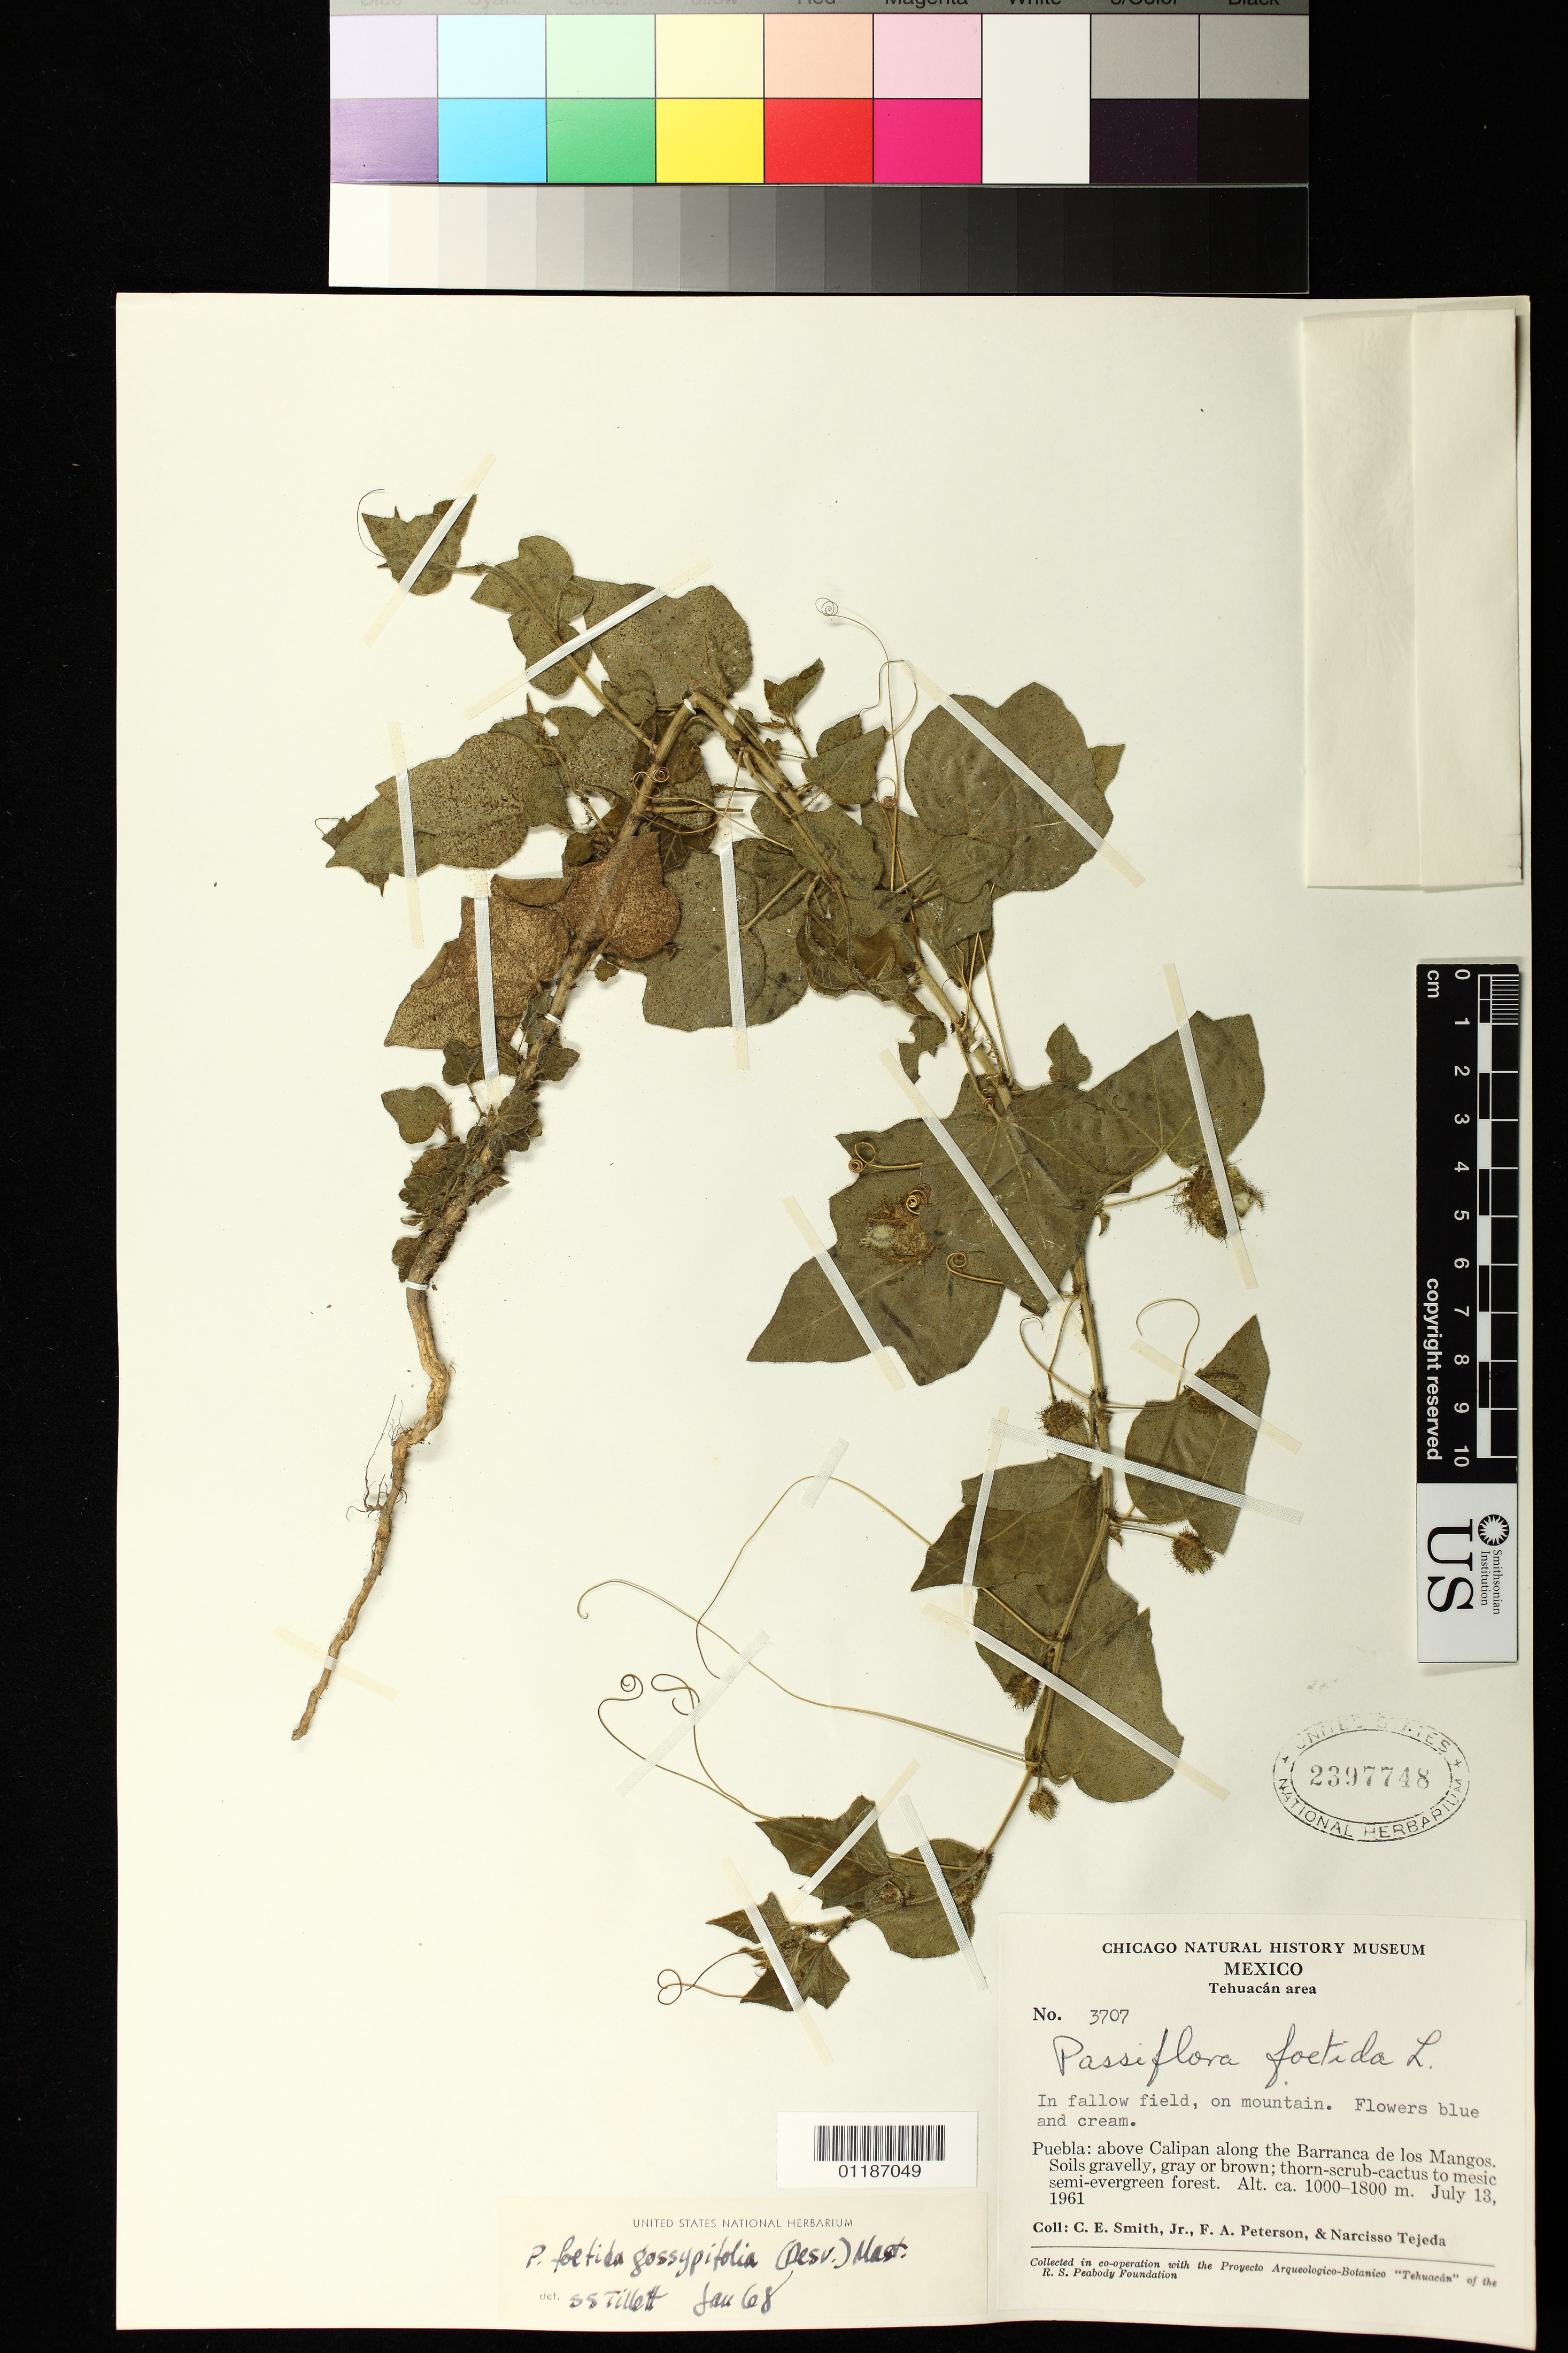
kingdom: Plantae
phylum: Tracheophyta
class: Magnoliopsida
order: Malpighiales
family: Passifloraceae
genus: Passiflora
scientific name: Passiflora foetida var. gossypiifolia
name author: (Desv.) Mast.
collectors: C. E. Smith Jr., F. A. Peterson & N. Tejeda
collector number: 3707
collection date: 1961-07-13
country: Mexico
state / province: Puebla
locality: Tehuacan area. Puebla: above Calipan along the Barranca de los Mangos.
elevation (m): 1000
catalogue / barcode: US 2397748